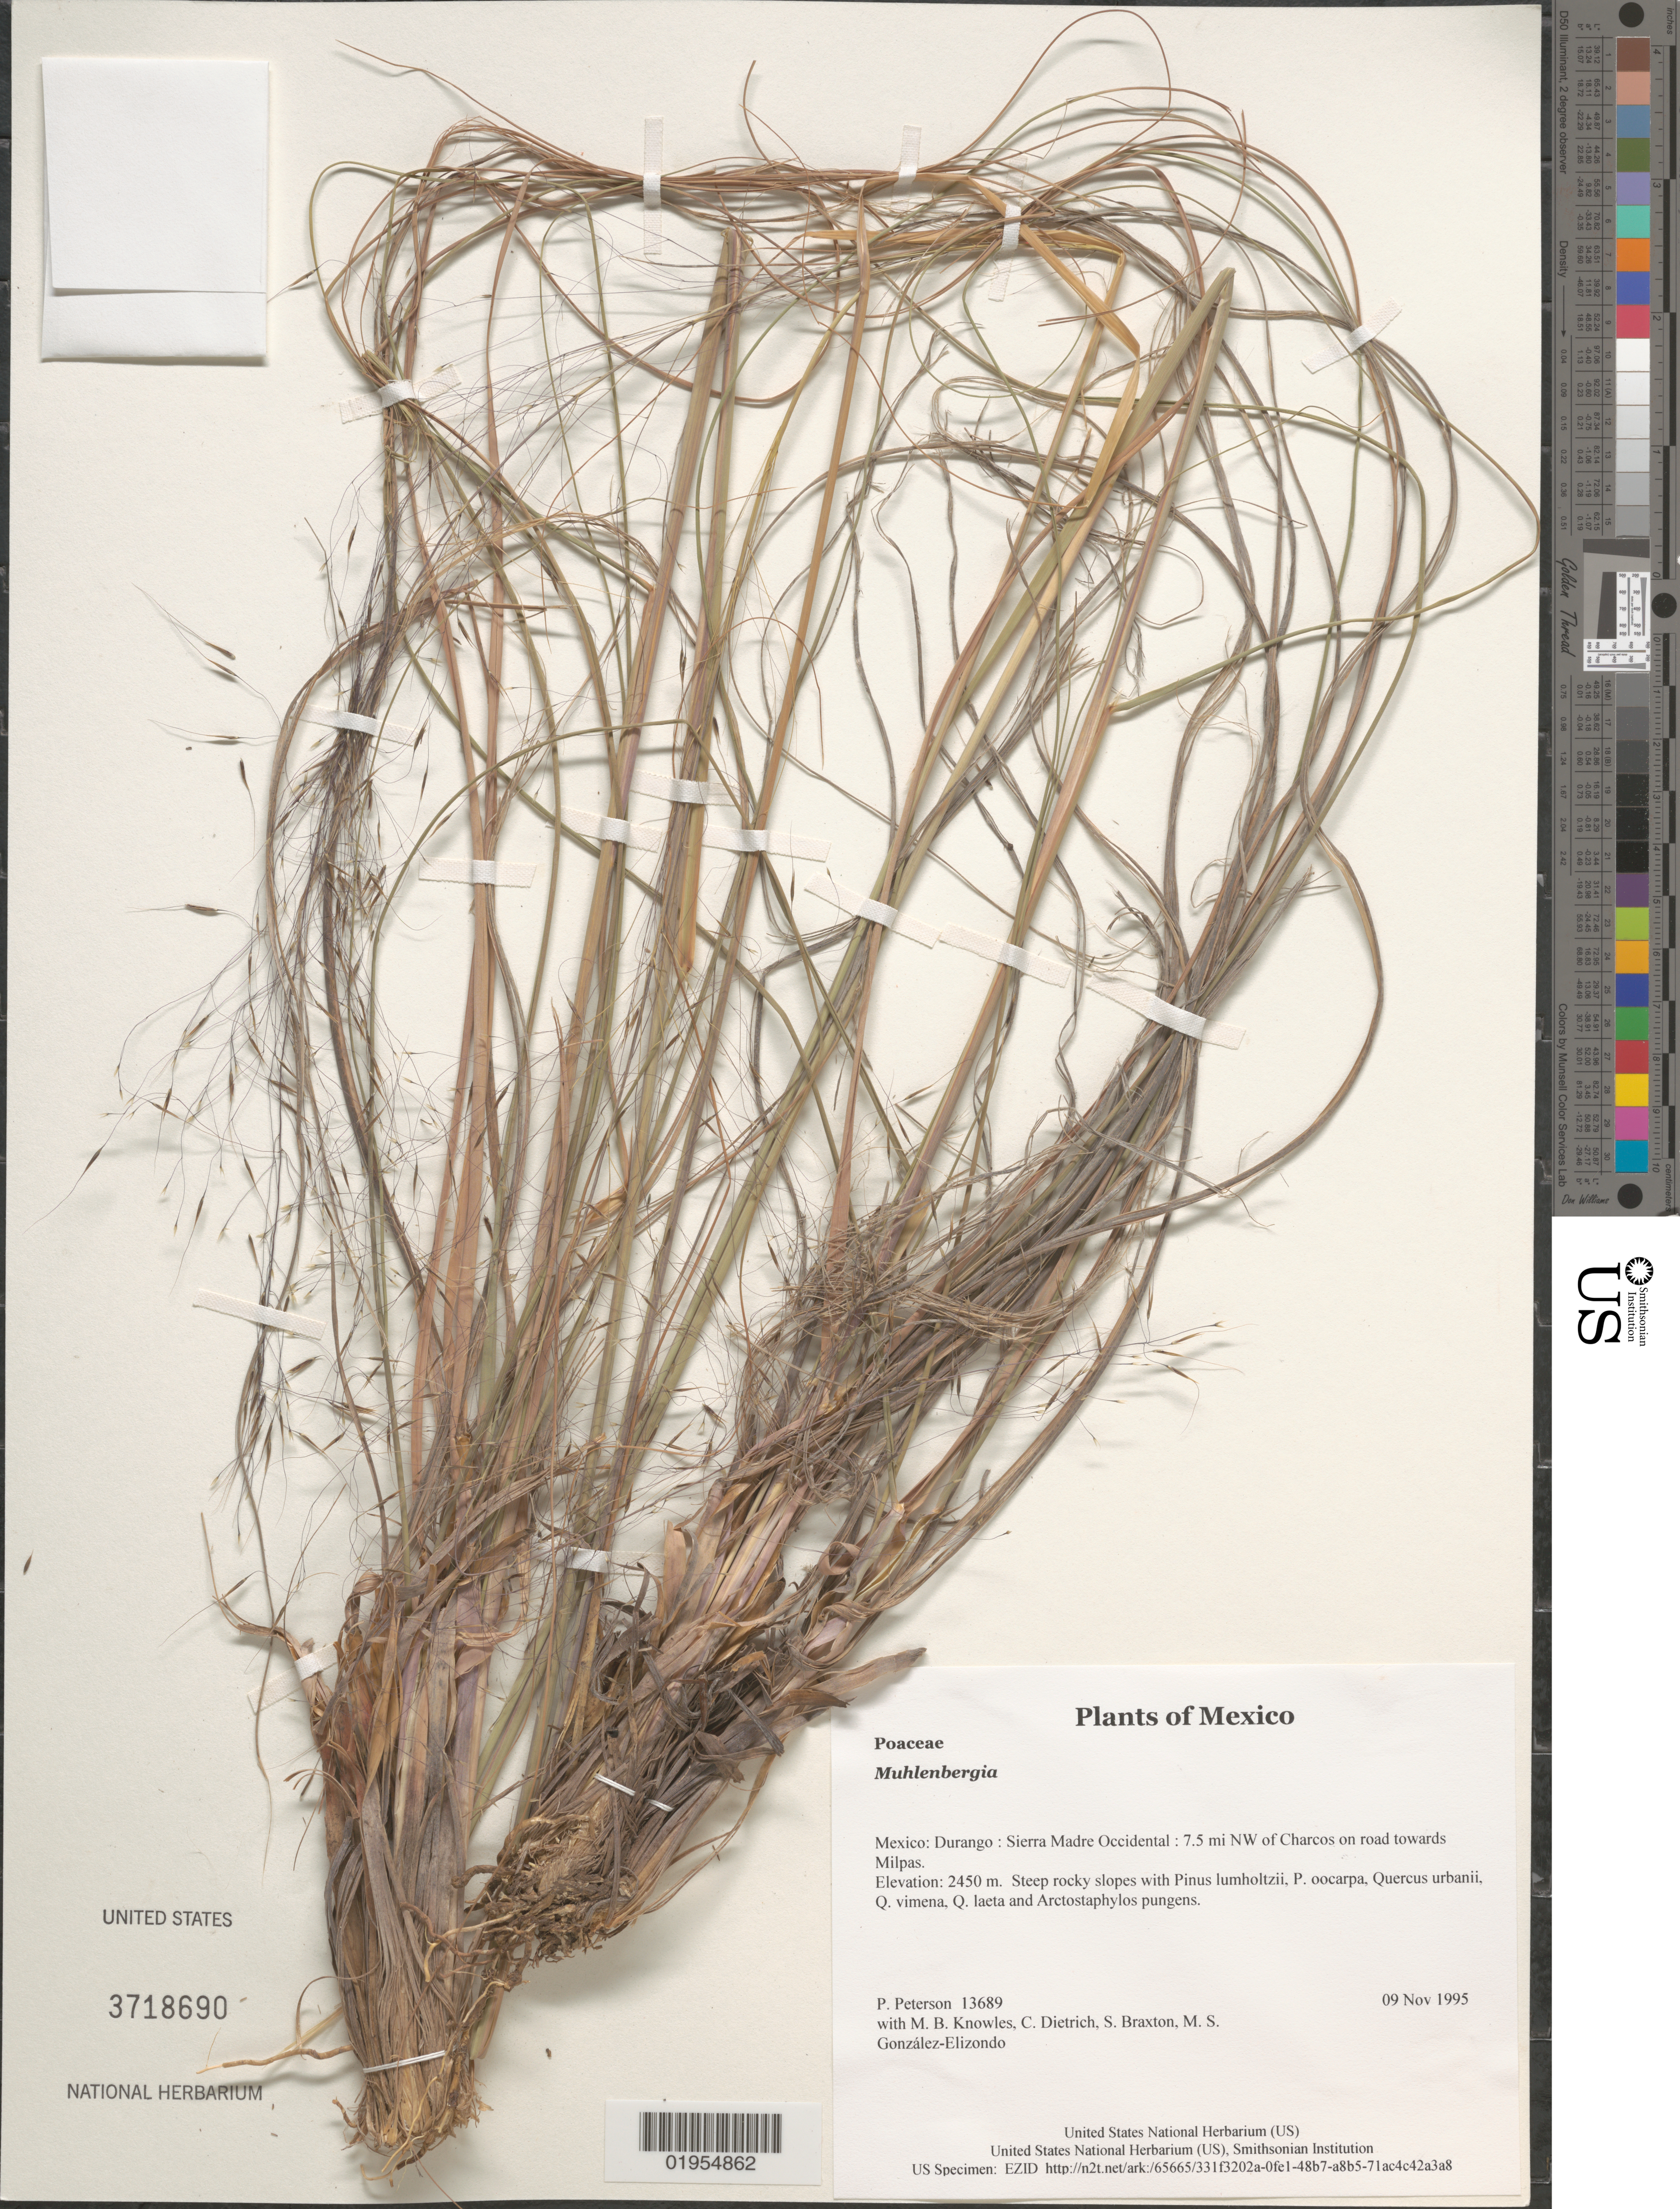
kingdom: Plantae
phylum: Tracheophyta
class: Liliopsida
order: Poales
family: Poaceae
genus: Muhlenbergia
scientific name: Muhlenbergia sp.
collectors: P. M. Peterson, M. B. Knowles, C. Dietrich, S. Braxton & M. S. González-Elizondo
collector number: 13689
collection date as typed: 09 Nov 1995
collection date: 1995-11-09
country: Mexico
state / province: Durango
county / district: Sierra Madre Occidental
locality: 7.5 mi NW of Charcos on road towards Milpas.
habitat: Steep rocky slopes with Pinus lumholtzii, P. oocarpa, Quercus urbanii, Q. vimena, Q. laeta and Arctostaphylos pungens.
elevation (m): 2450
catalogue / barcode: US 3718690